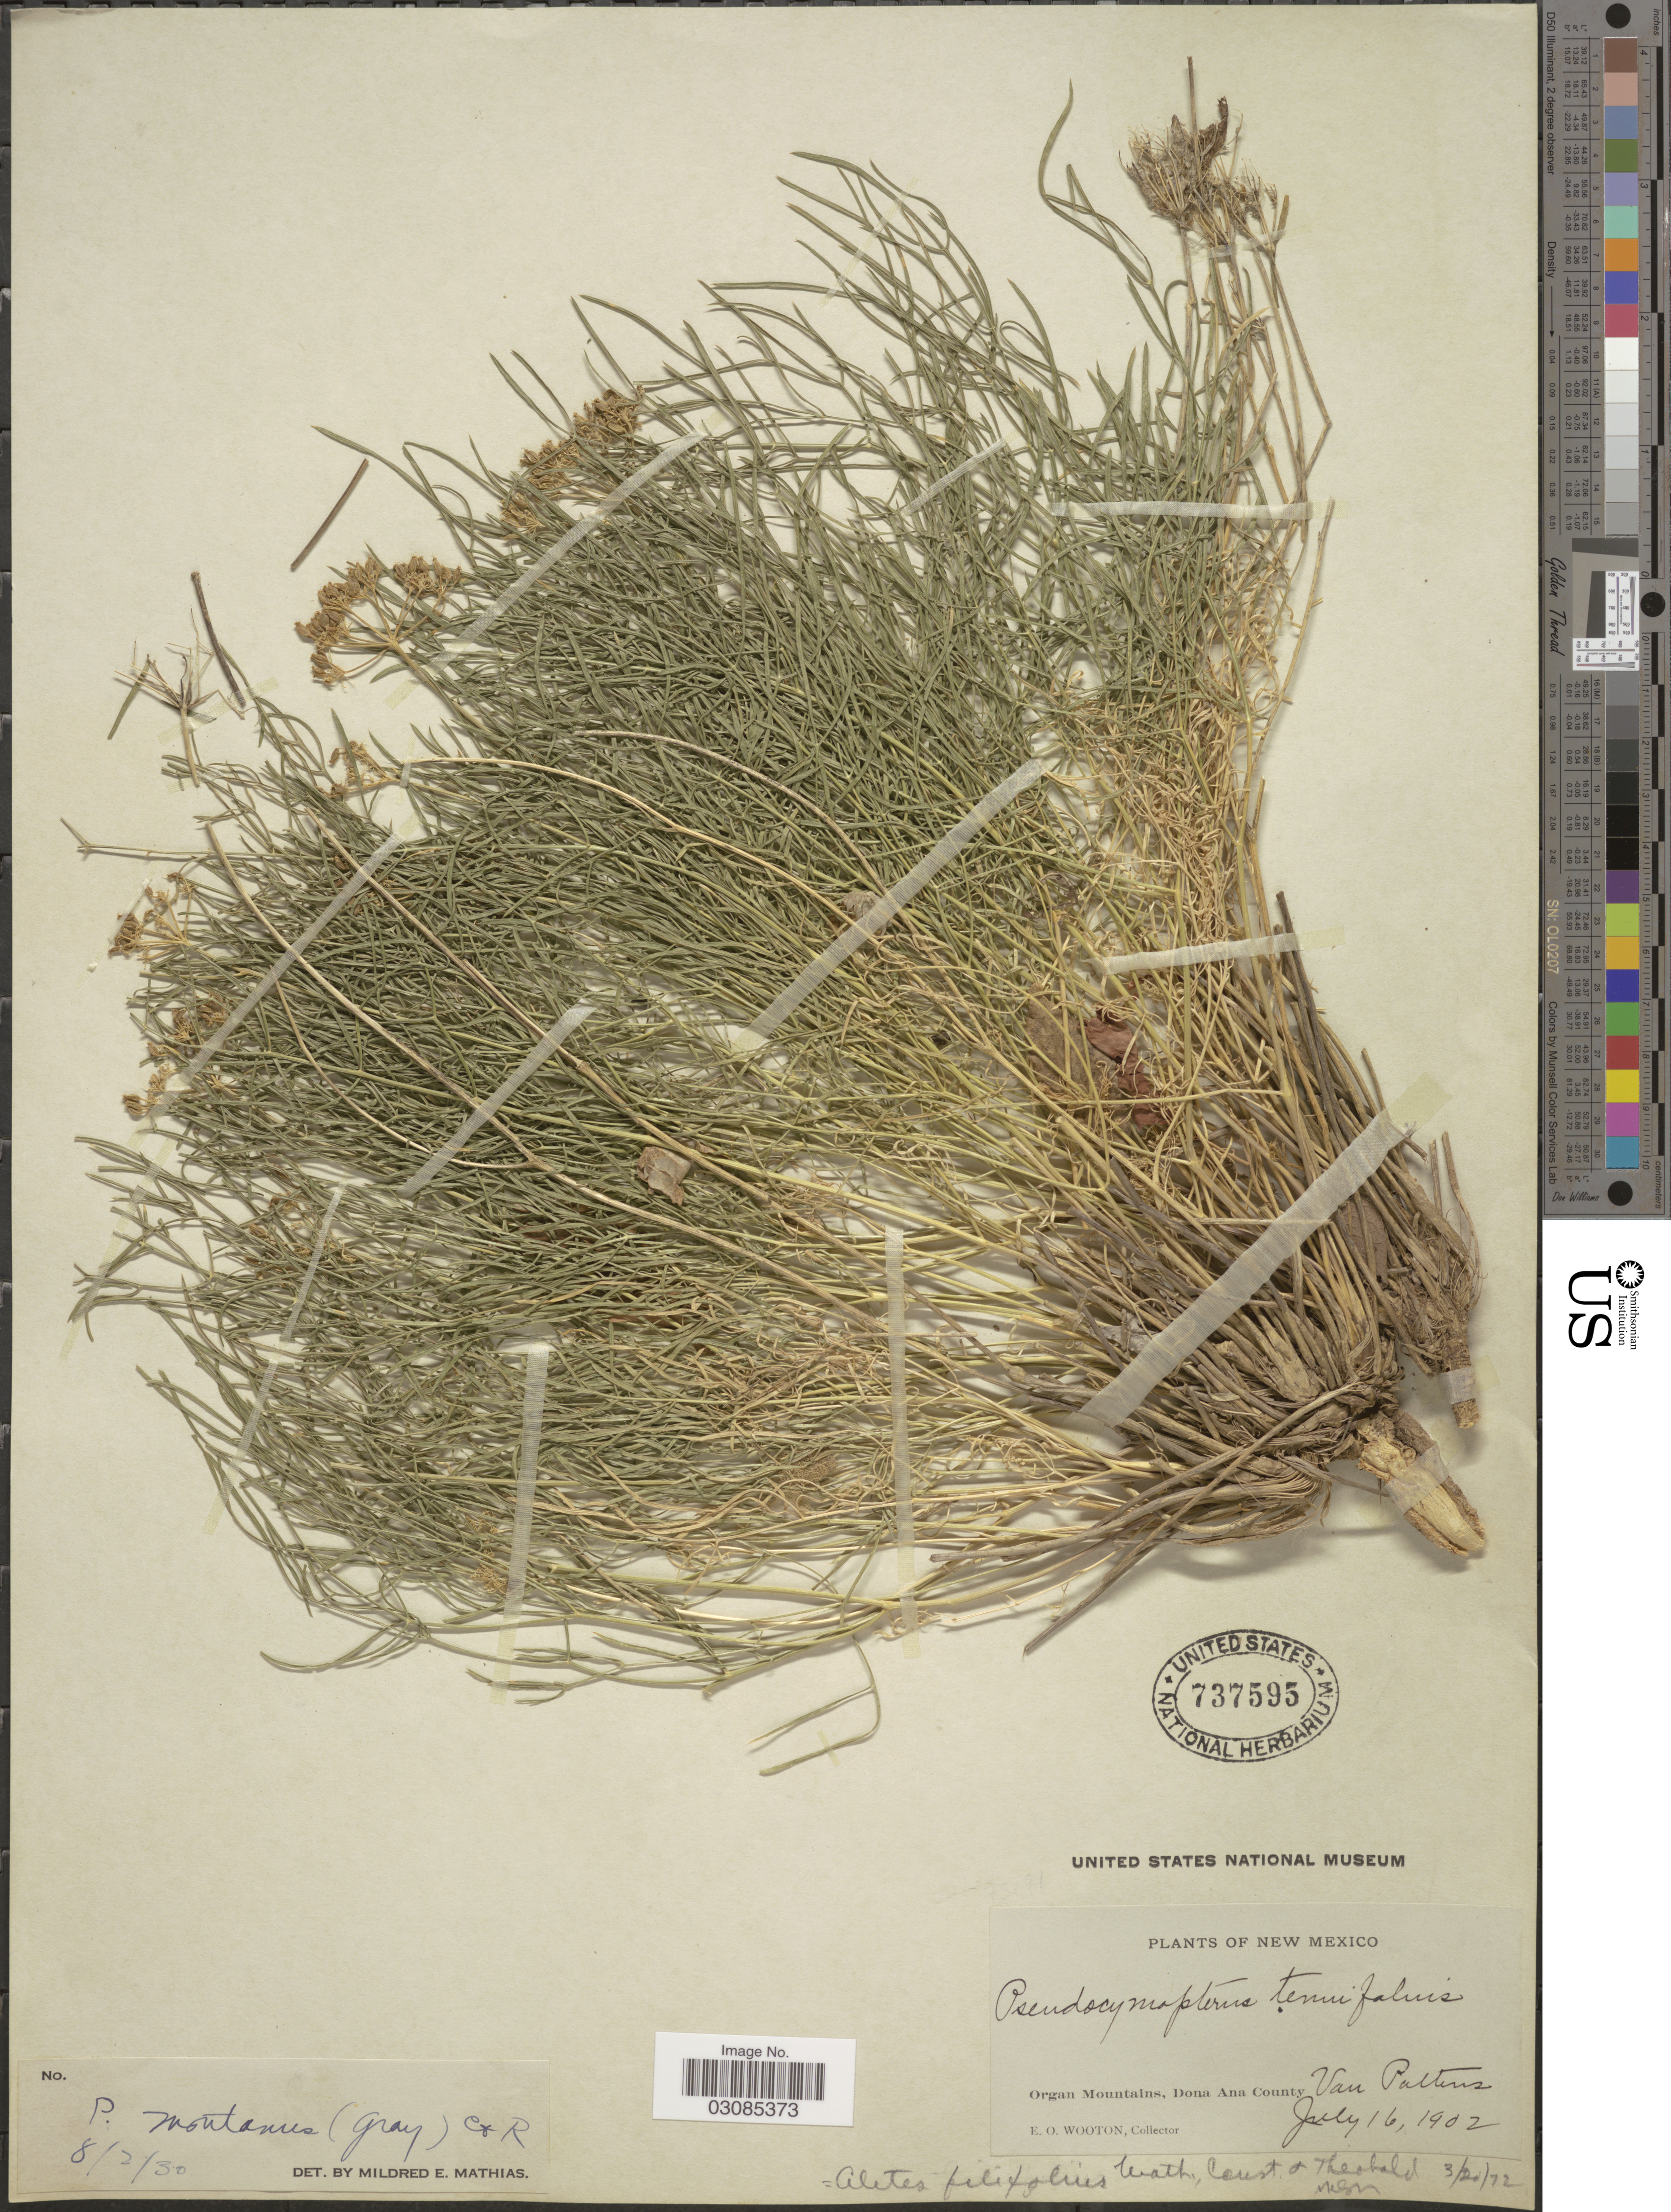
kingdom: Plantae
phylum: Tracheophyta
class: Magnoliopsida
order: Apiales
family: Apiaceae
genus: Aletes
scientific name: Aletes filifolius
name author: Mathias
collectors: E. O. Wooton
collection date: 1902-07-16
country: United States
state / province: New Mexico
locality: Organ Mountains, Dona Ana County. Van Pattens.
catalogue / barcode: US 737595